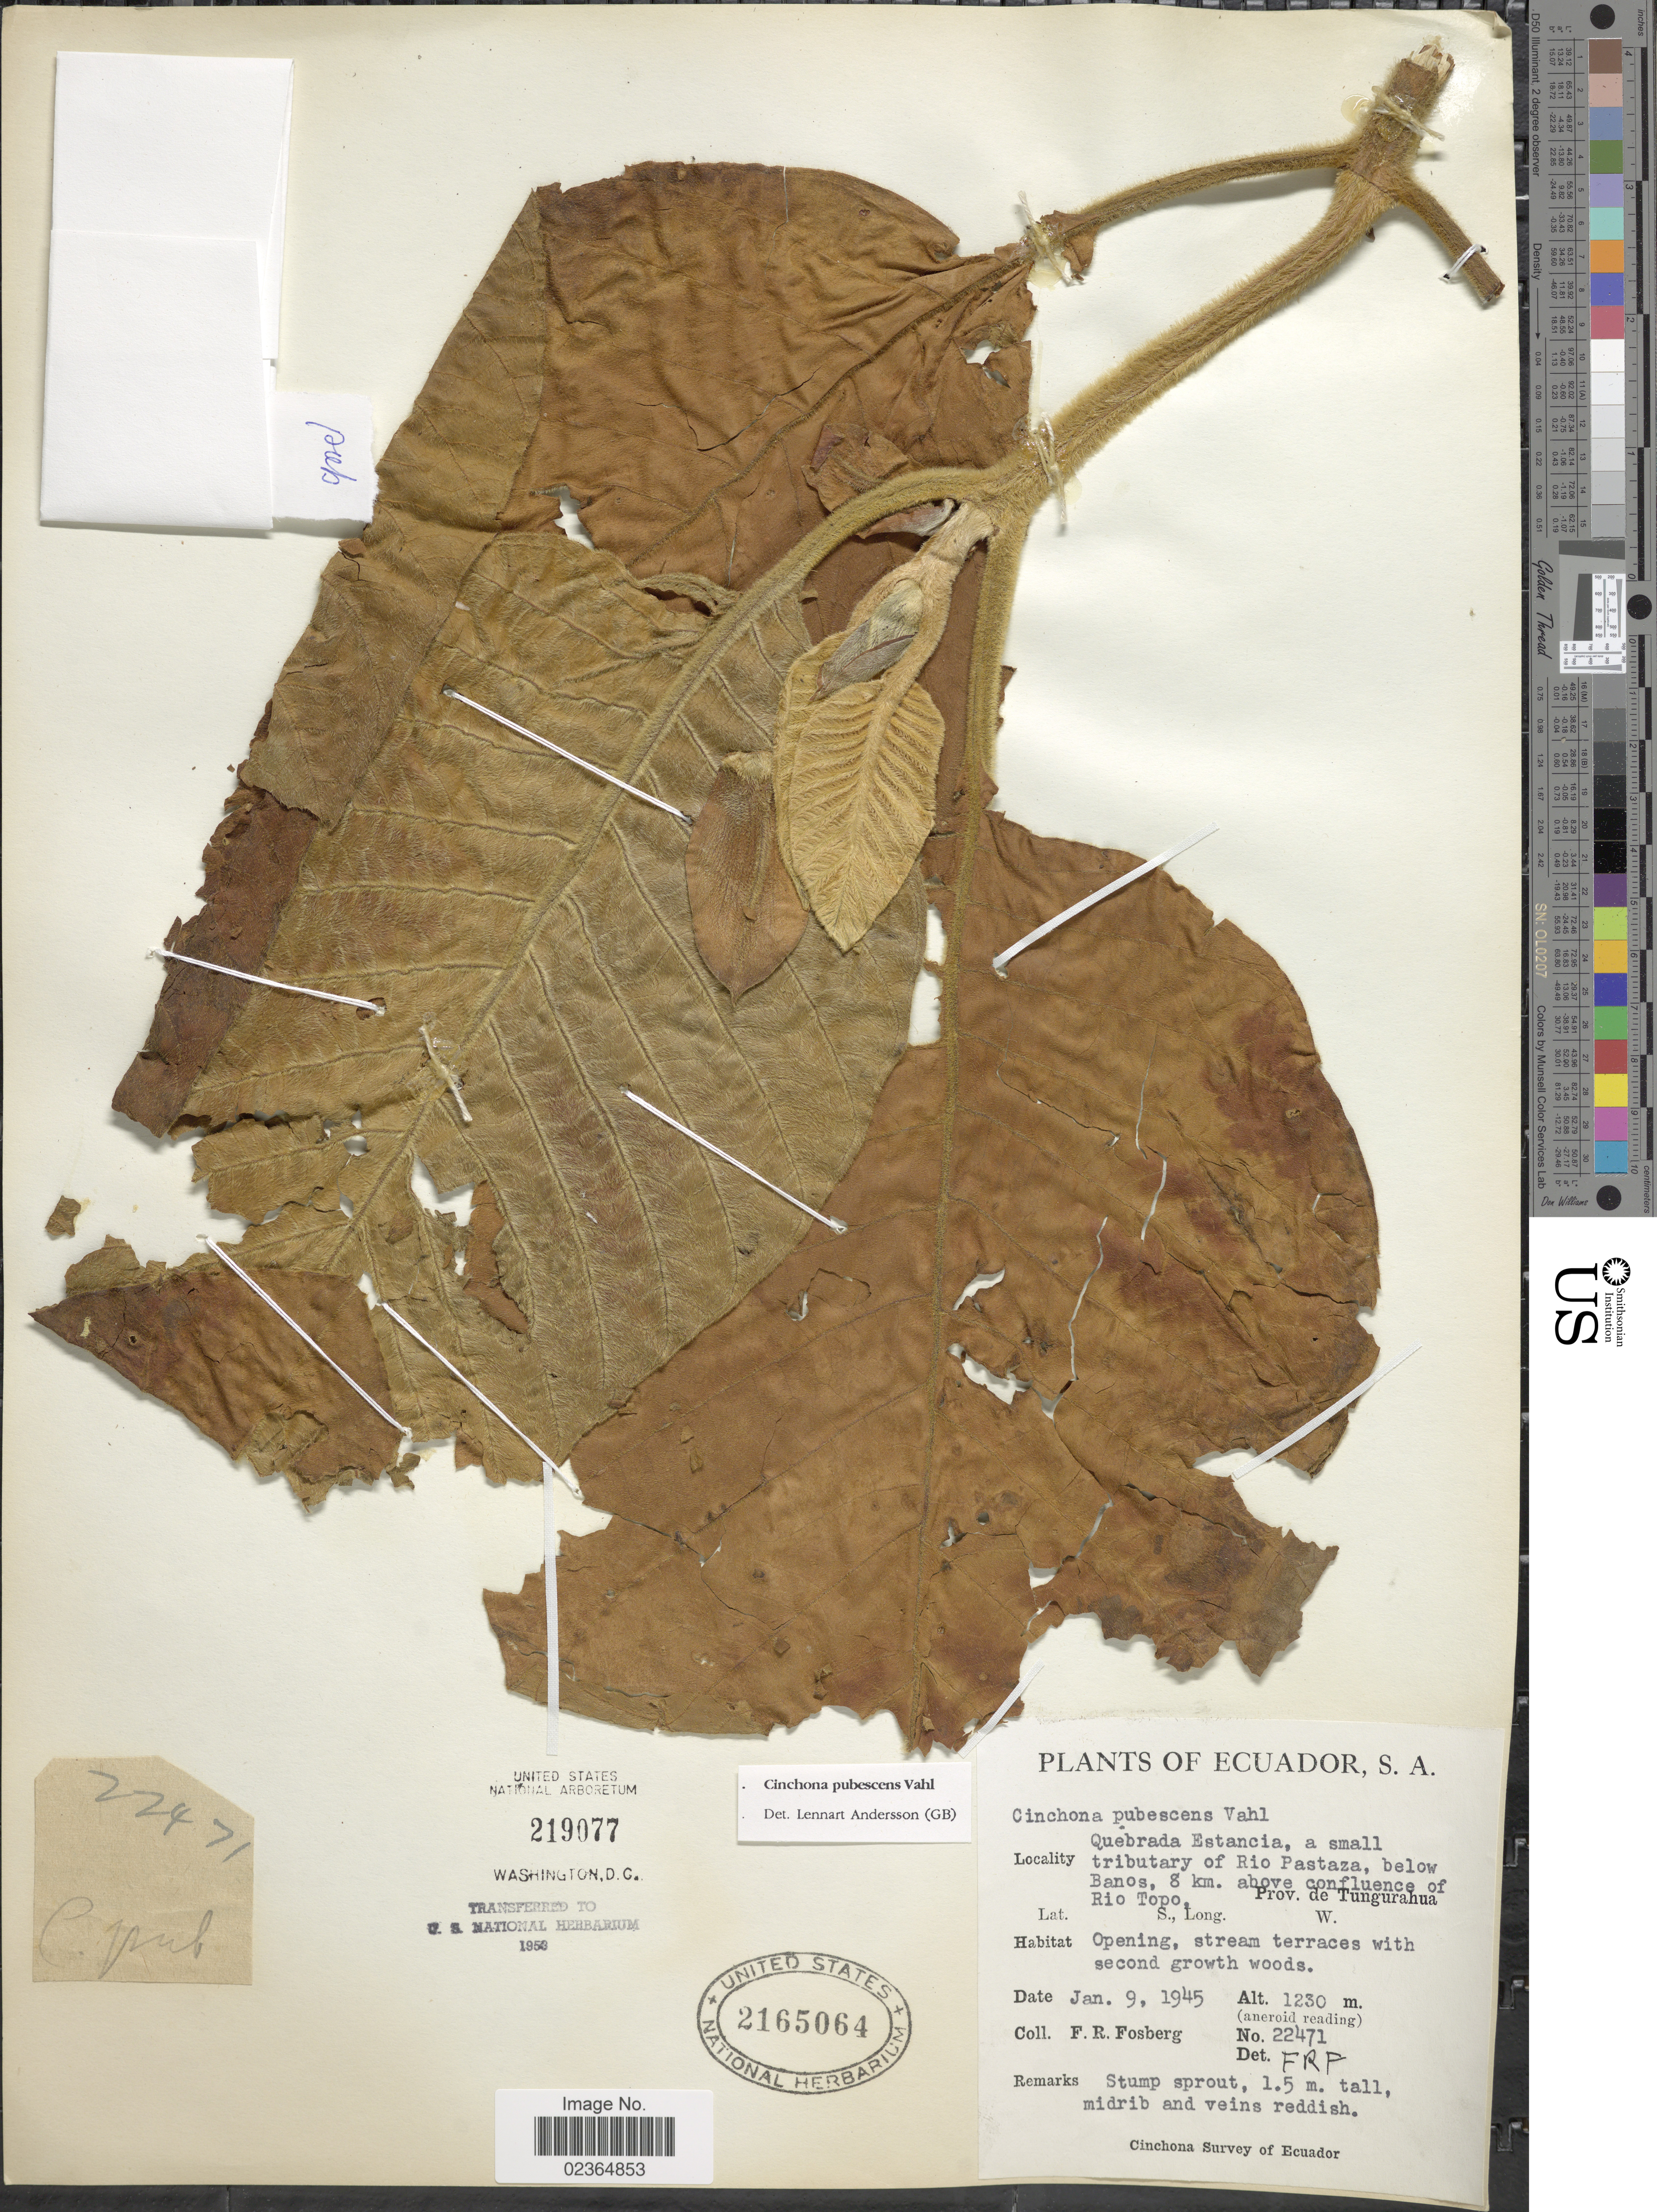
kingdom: Plantae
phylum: Tracheophyta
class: Magnoliopsida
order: Gentianales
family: Rubiaceae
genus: Cinchona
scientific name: Cinchona pubescens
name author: Vahl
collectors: F. R. Fosberg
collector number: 22471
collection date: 1945-01-09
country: Ecuador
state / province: Tungurahua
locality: Quebrada Estancia, a small tributary of Rio Pastaza, below Banos, 8 km. above confluence of Rio Topo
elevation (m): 1230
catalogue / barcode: US 2165064